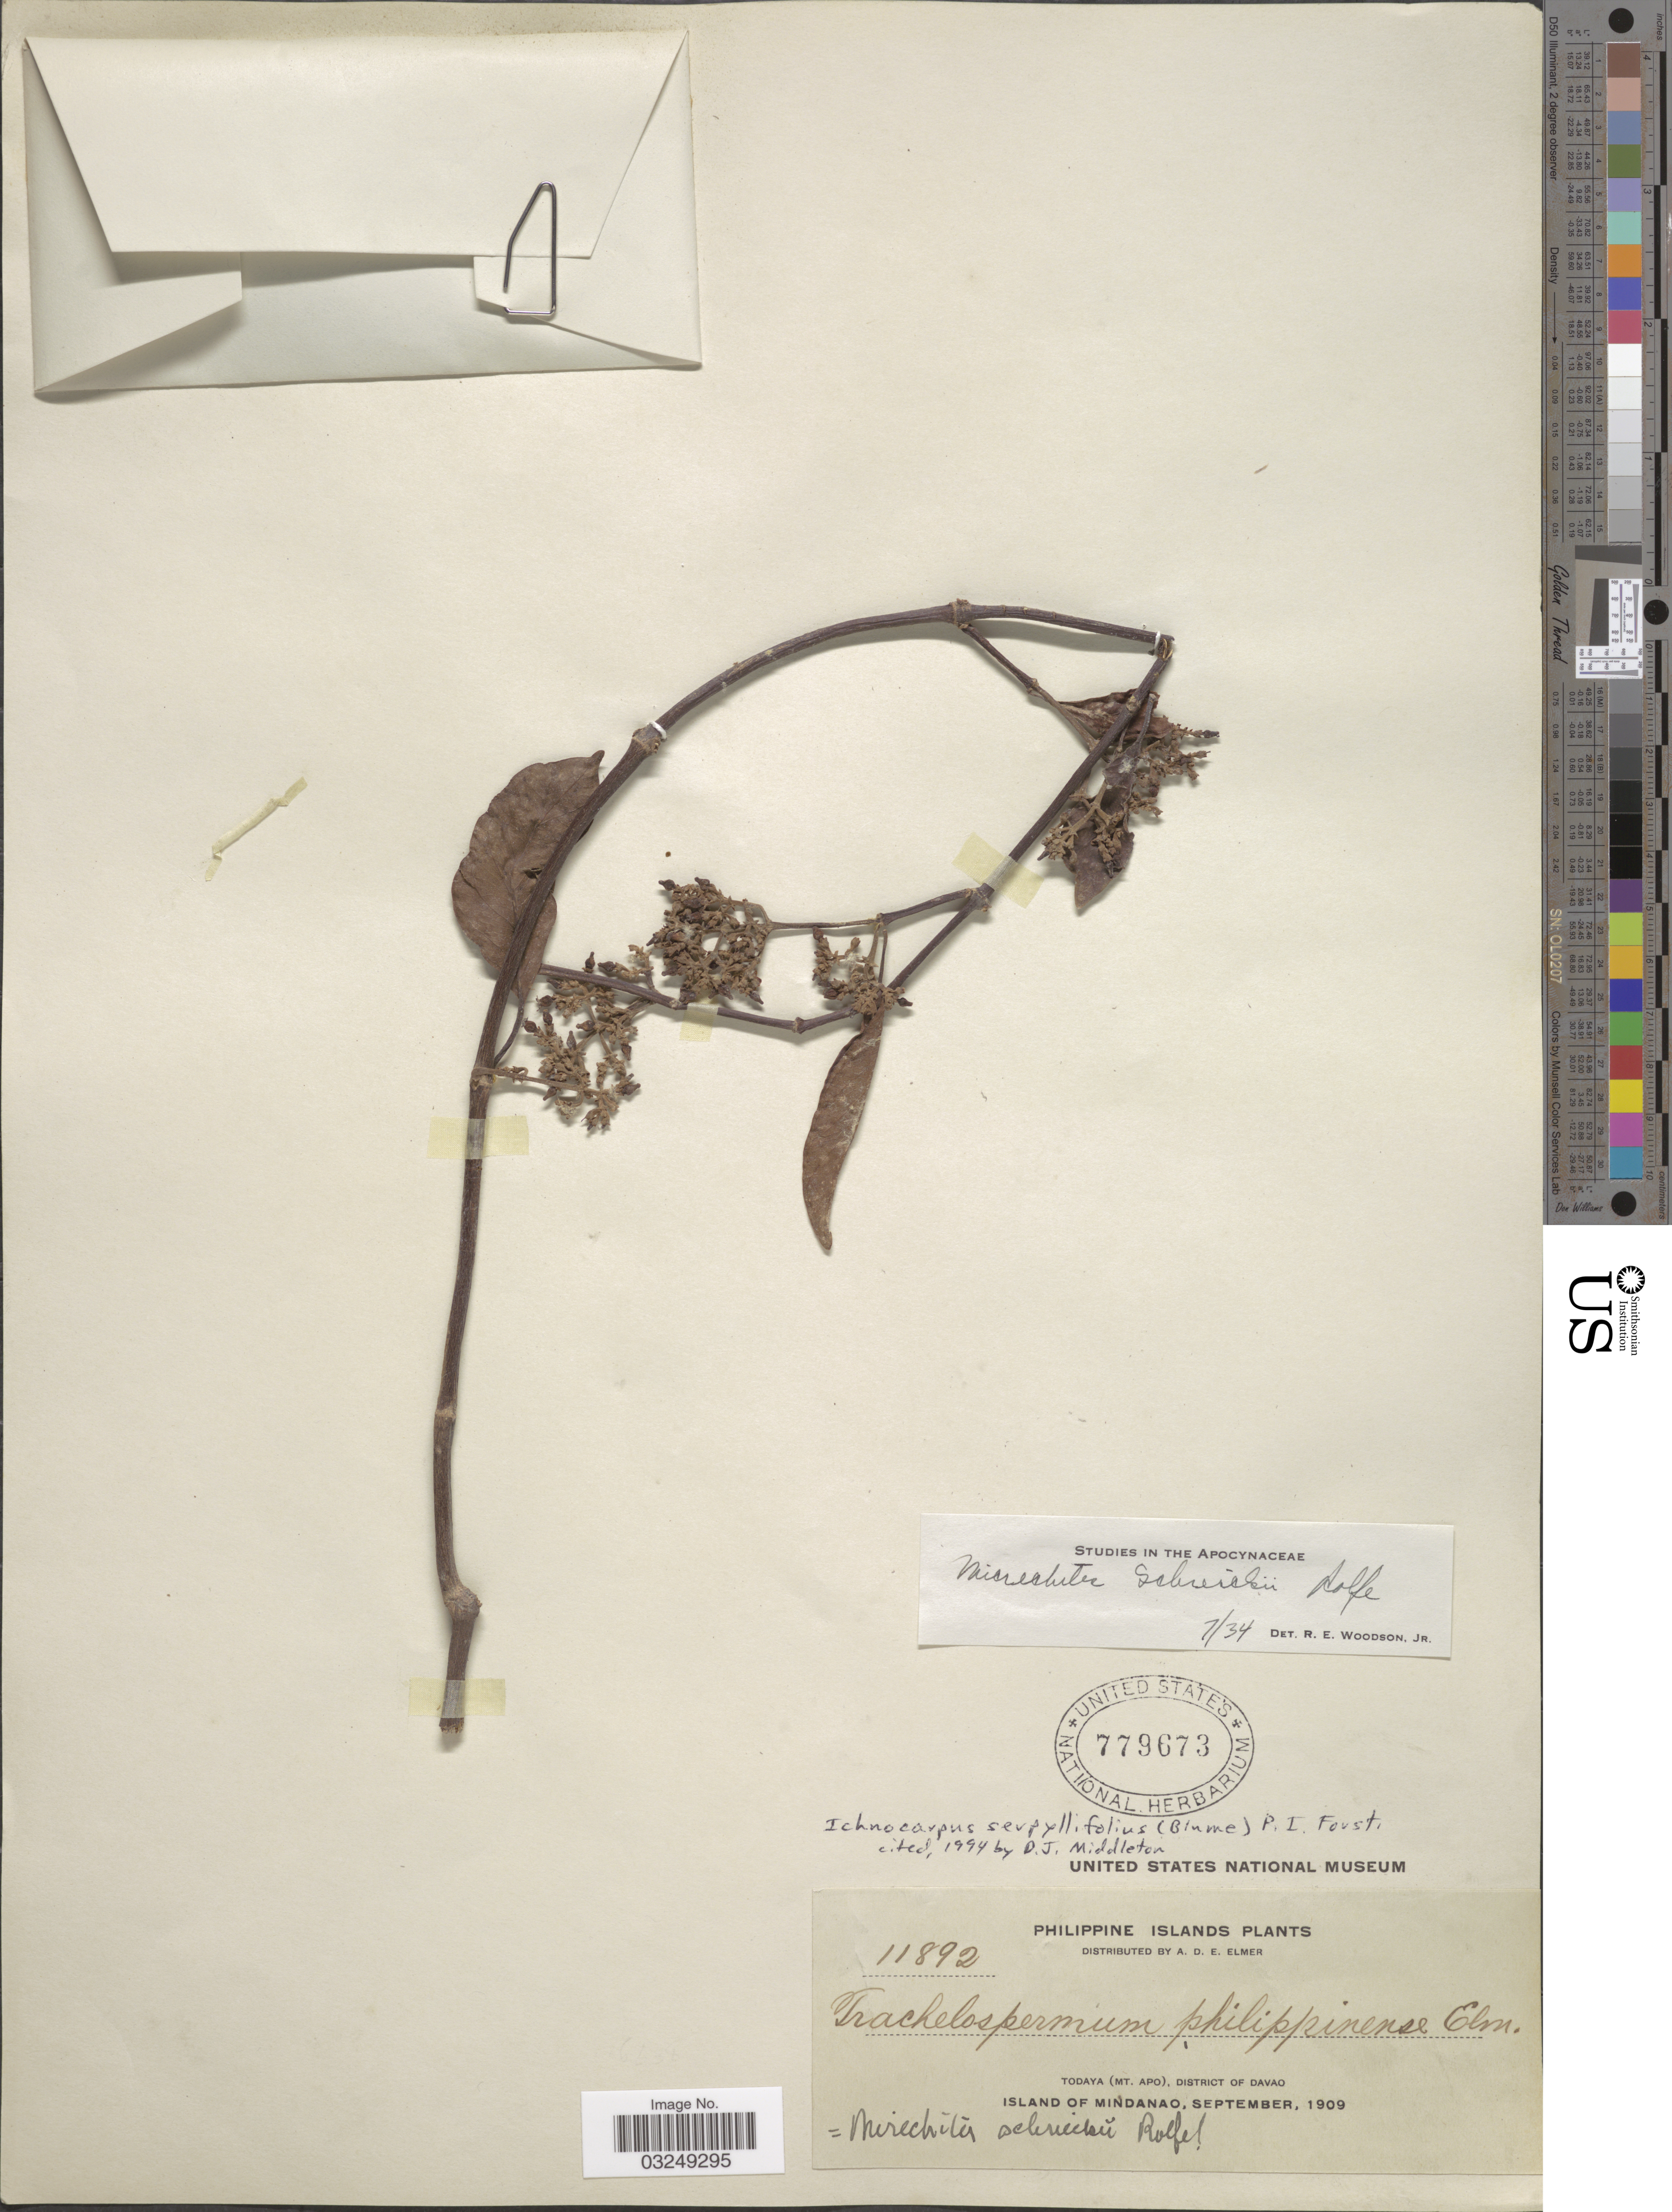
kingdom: Plantae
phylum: Tracheophyta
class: Magnoliopsida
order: Gentianales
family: Apocynaceae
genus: Ichnocarpus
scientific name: Ichnocarpus serpyllifolius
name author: (Blume) P.I. Forst.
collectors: A. D. E. Elmer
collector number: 11892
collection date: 1909-09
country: Philippines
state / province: Davao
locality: Philippine Islands. Todaya (Mt. Apo), District of Davao. Island of Mindanao.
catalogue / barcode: US 779673